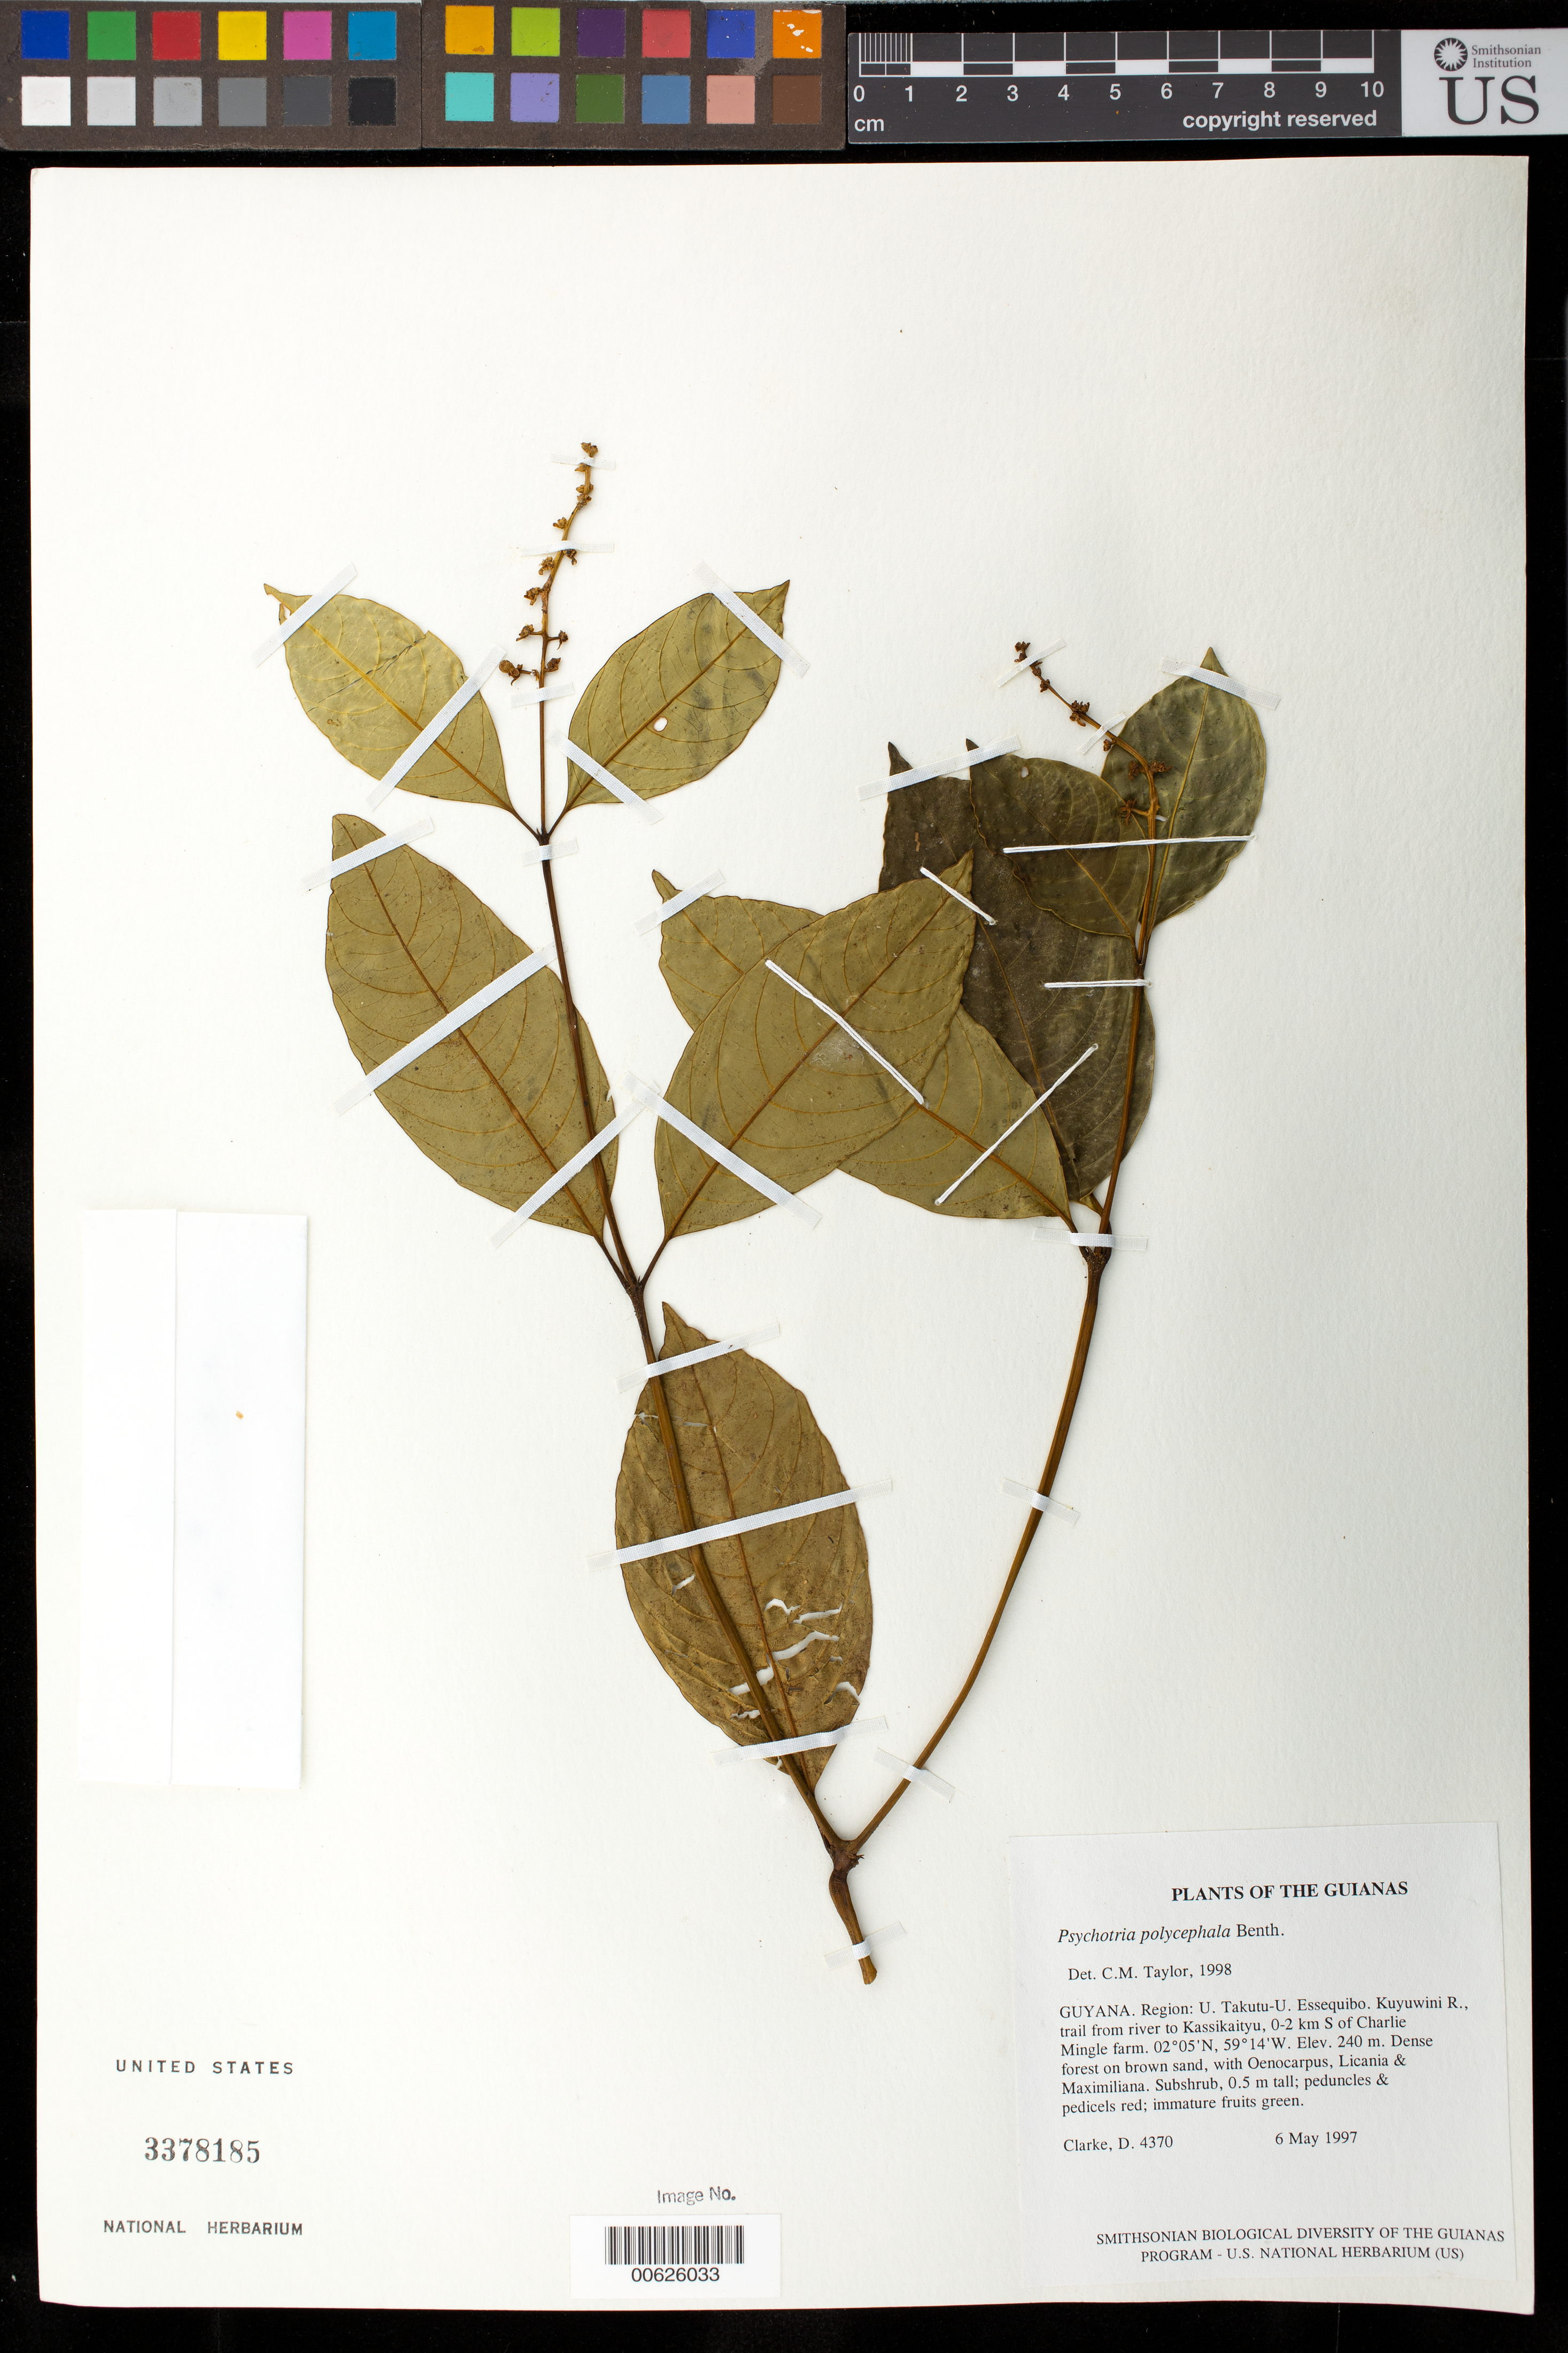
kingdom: Plantae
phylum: Tracheophyta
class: Magnoliopsida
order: Gentianales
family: Rubiaceae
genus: Palicourea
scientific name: Palicourea polycephala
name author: (Benth.) Delprete & J.H. Kirkbr.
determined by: Kirkbride, J. H., Jr.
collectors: H. D. Clarke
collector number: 4370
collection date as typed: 6 May 1997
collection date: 1997-05-06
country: Guyana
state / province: U. Takutu-U. Essequibo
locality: Kuyuwini R., trail from river to Kassikaityu, 0-2 km S of Charlie Mingle farm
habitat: Dense forest on brown sand, with Oenocarpus, Licania & Maximiliana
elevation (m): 240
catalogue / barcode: US 3378185